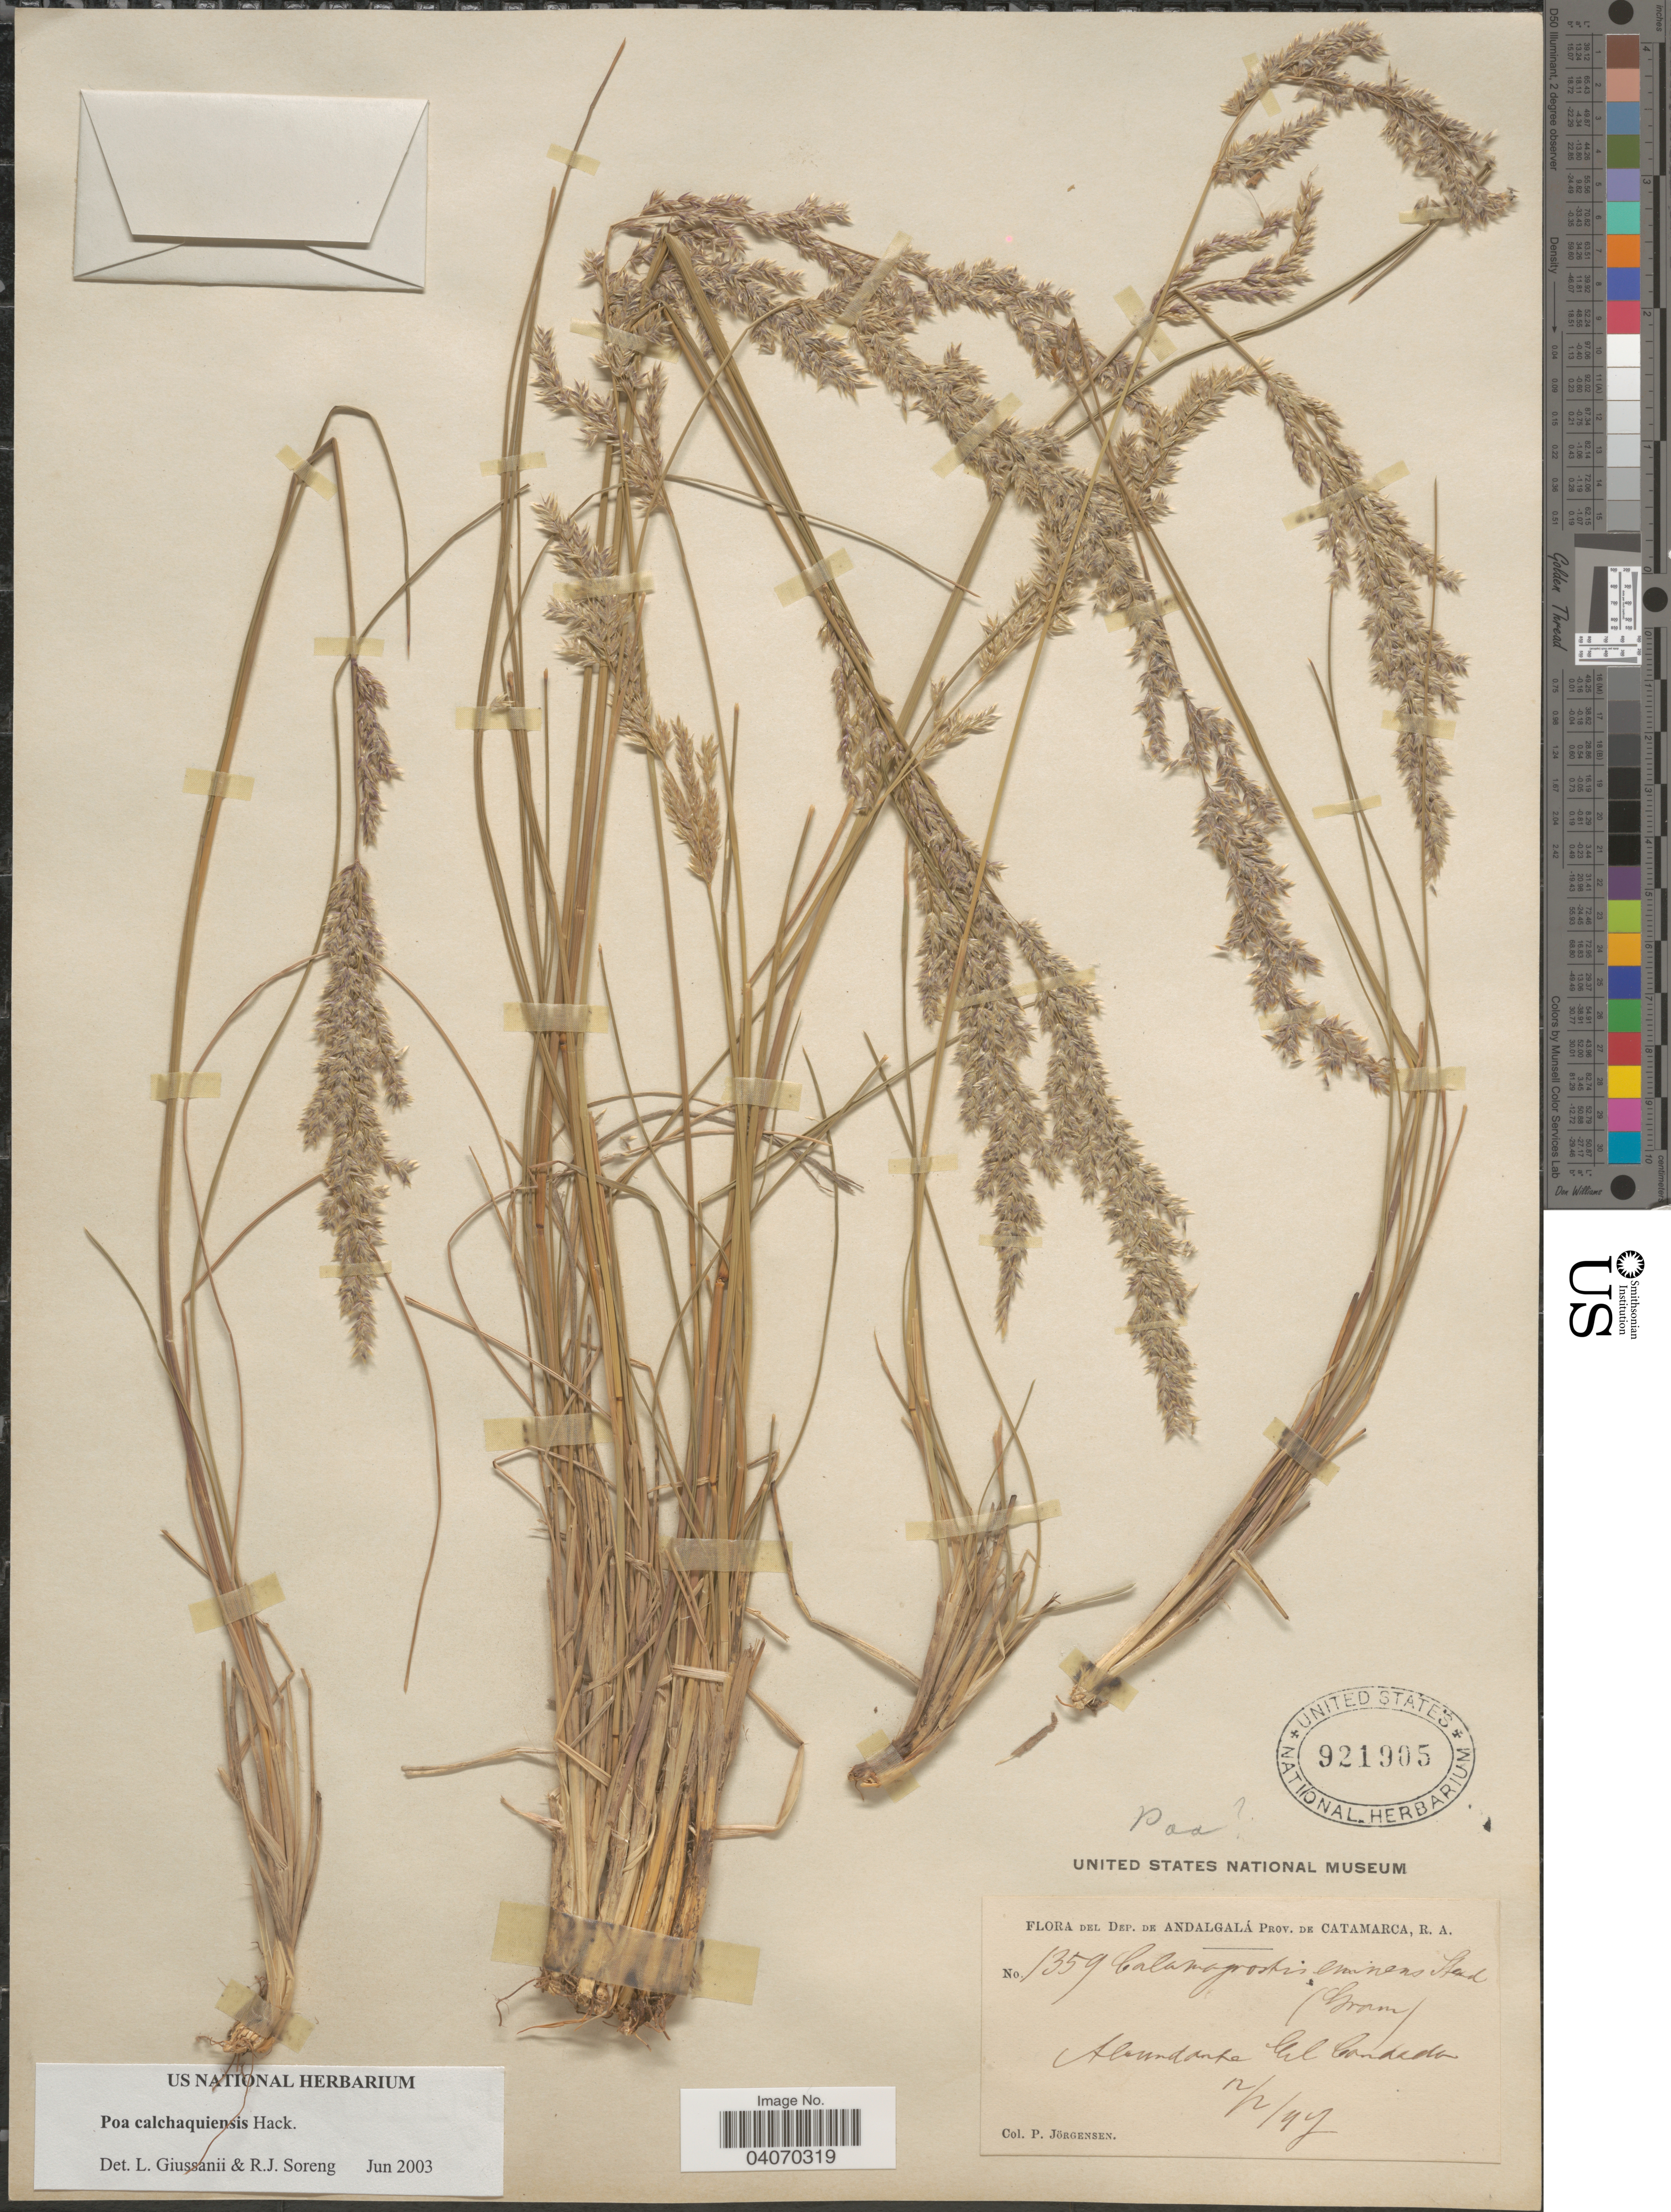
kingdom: Plantae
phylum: Tracheophyta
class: Liliopsida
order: Poales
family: Poaceae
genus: Poa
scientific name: Poa calchaquiensis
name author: Hack.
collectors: P. Jörgensen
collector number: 1359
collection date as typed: Transcribed d/m/y: 12/2/47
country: Argentina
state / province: Catamarca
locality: Dep. de Andalgalá. Abundante El Candado.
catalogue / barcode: US 921905